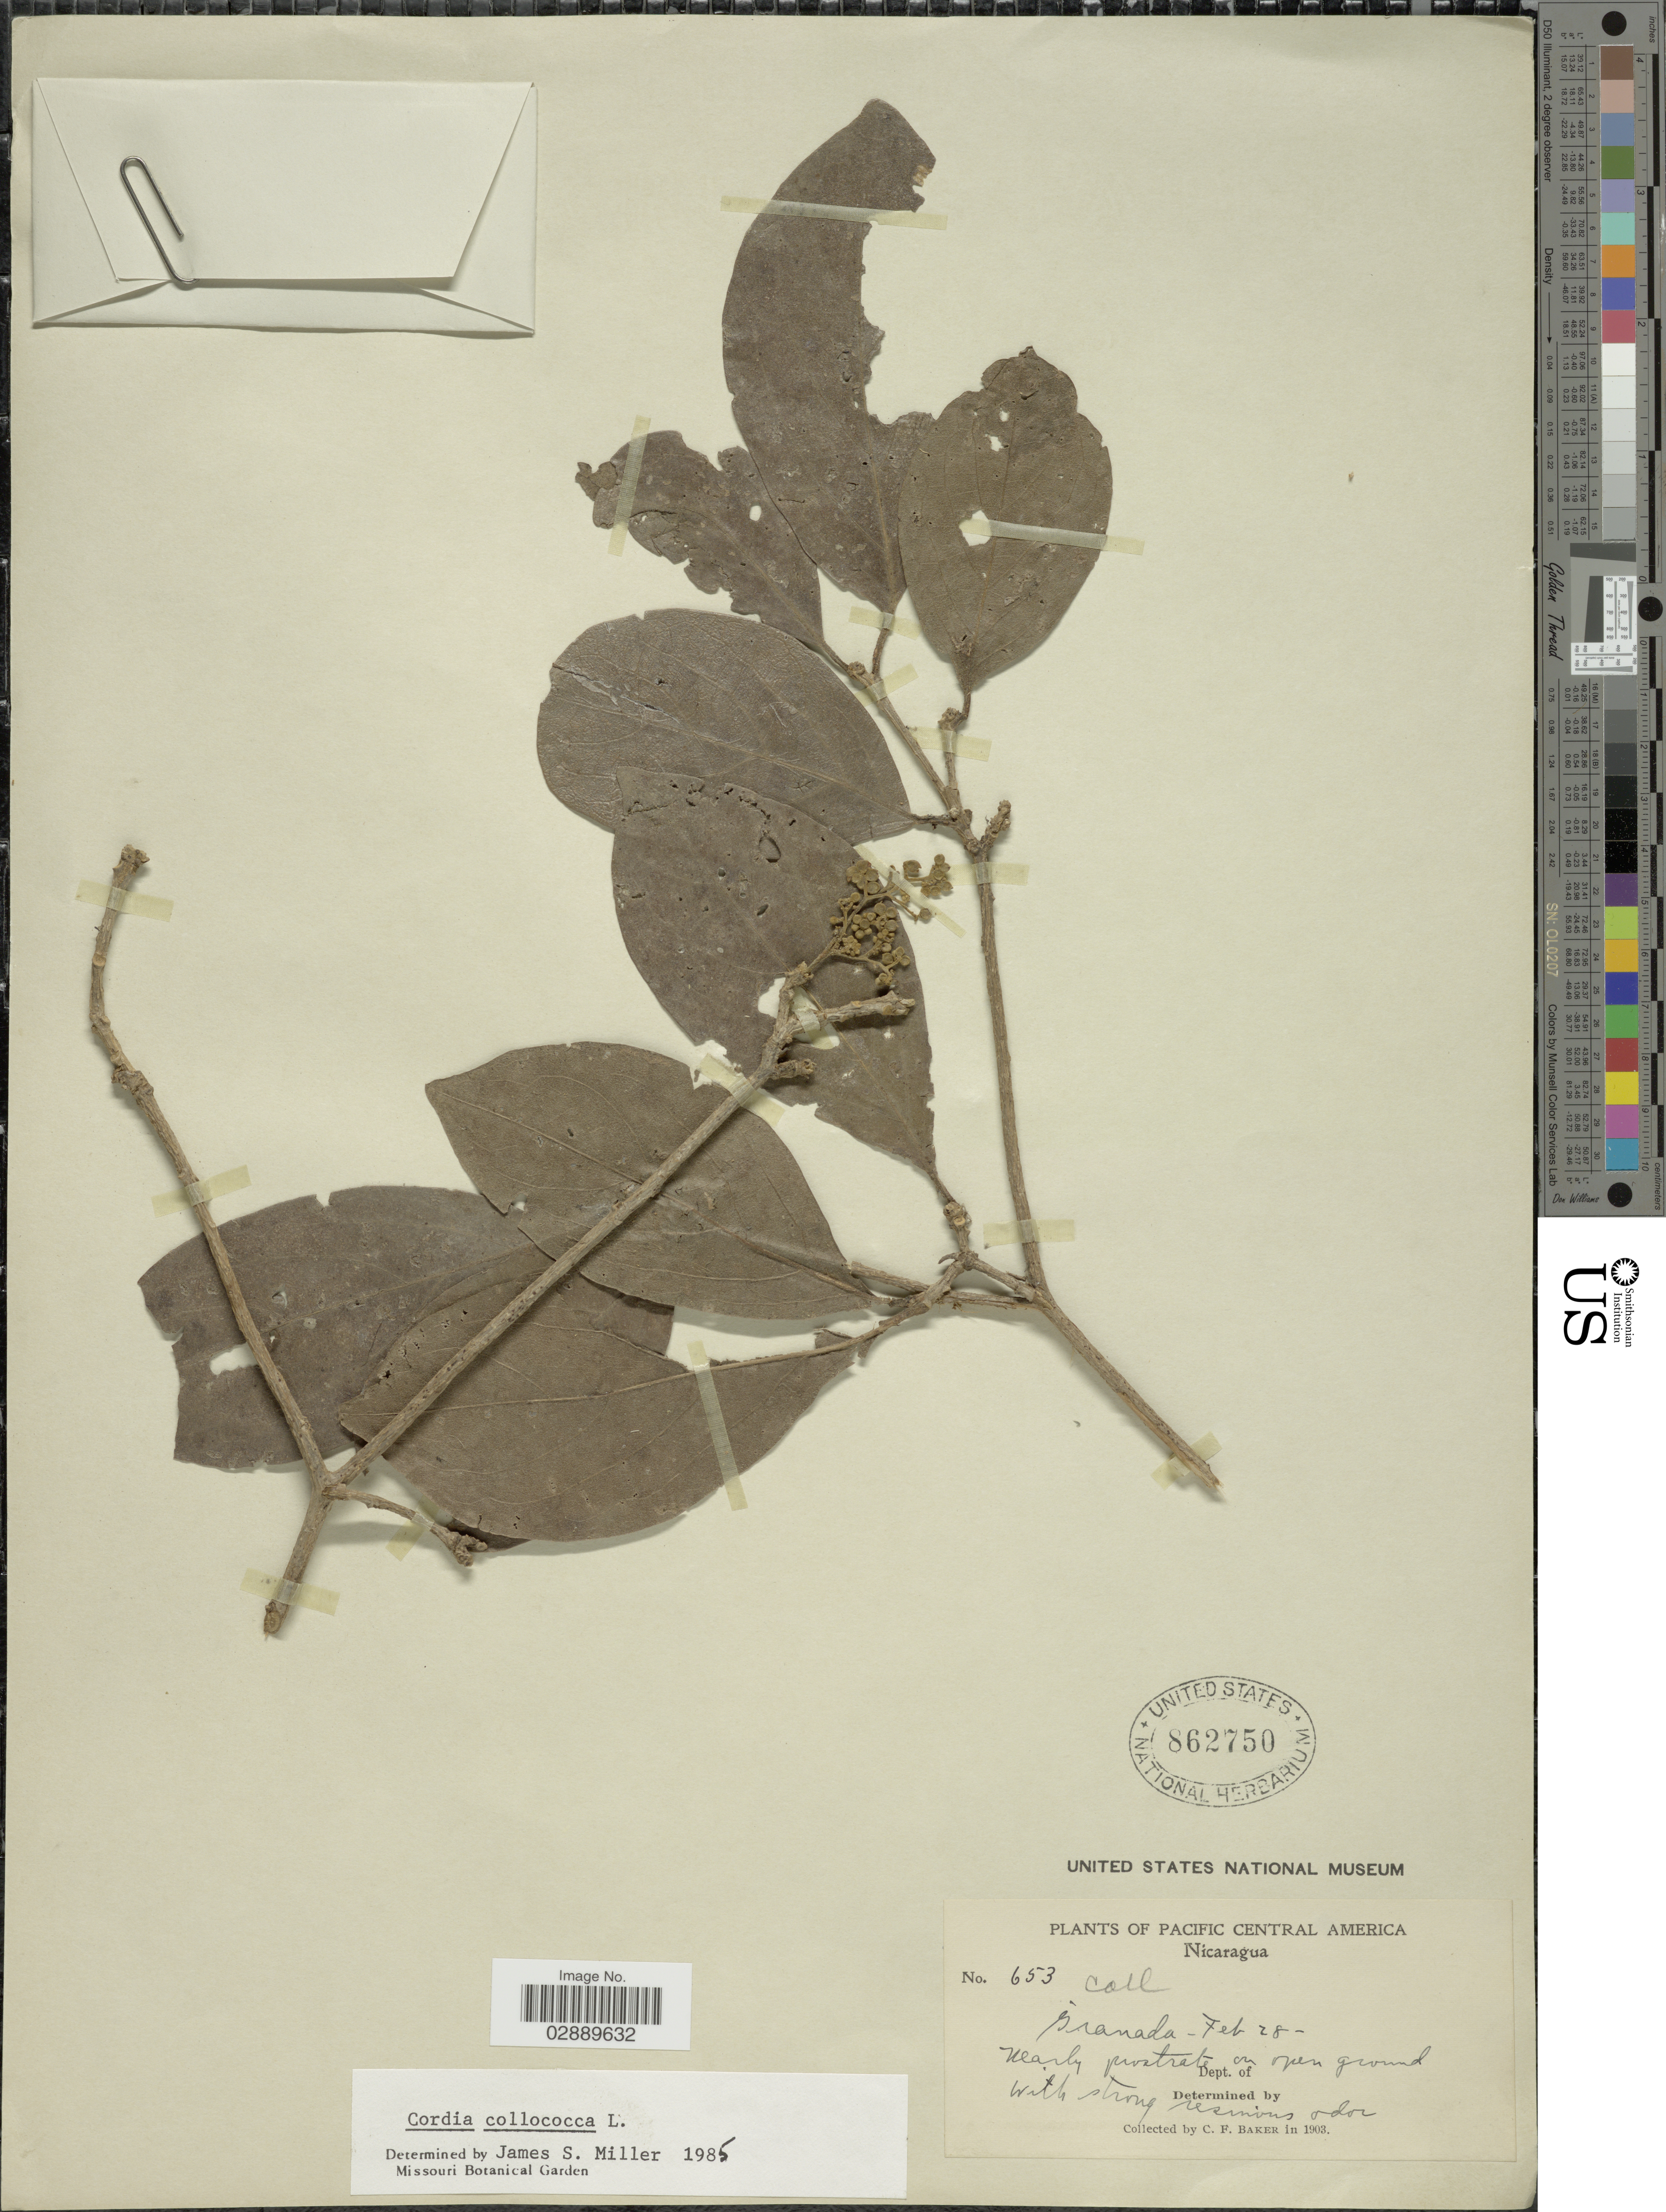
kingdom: Plantae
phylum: Tracheophyta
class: Magnoliopsida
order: Boraginales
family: Cordiaceae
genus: Cordia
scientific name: Cordia collococca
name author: L.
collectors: C. F. Baker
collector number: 653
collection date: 1903-02-28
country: Nicaragua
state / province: Granada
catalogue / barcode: US 862750